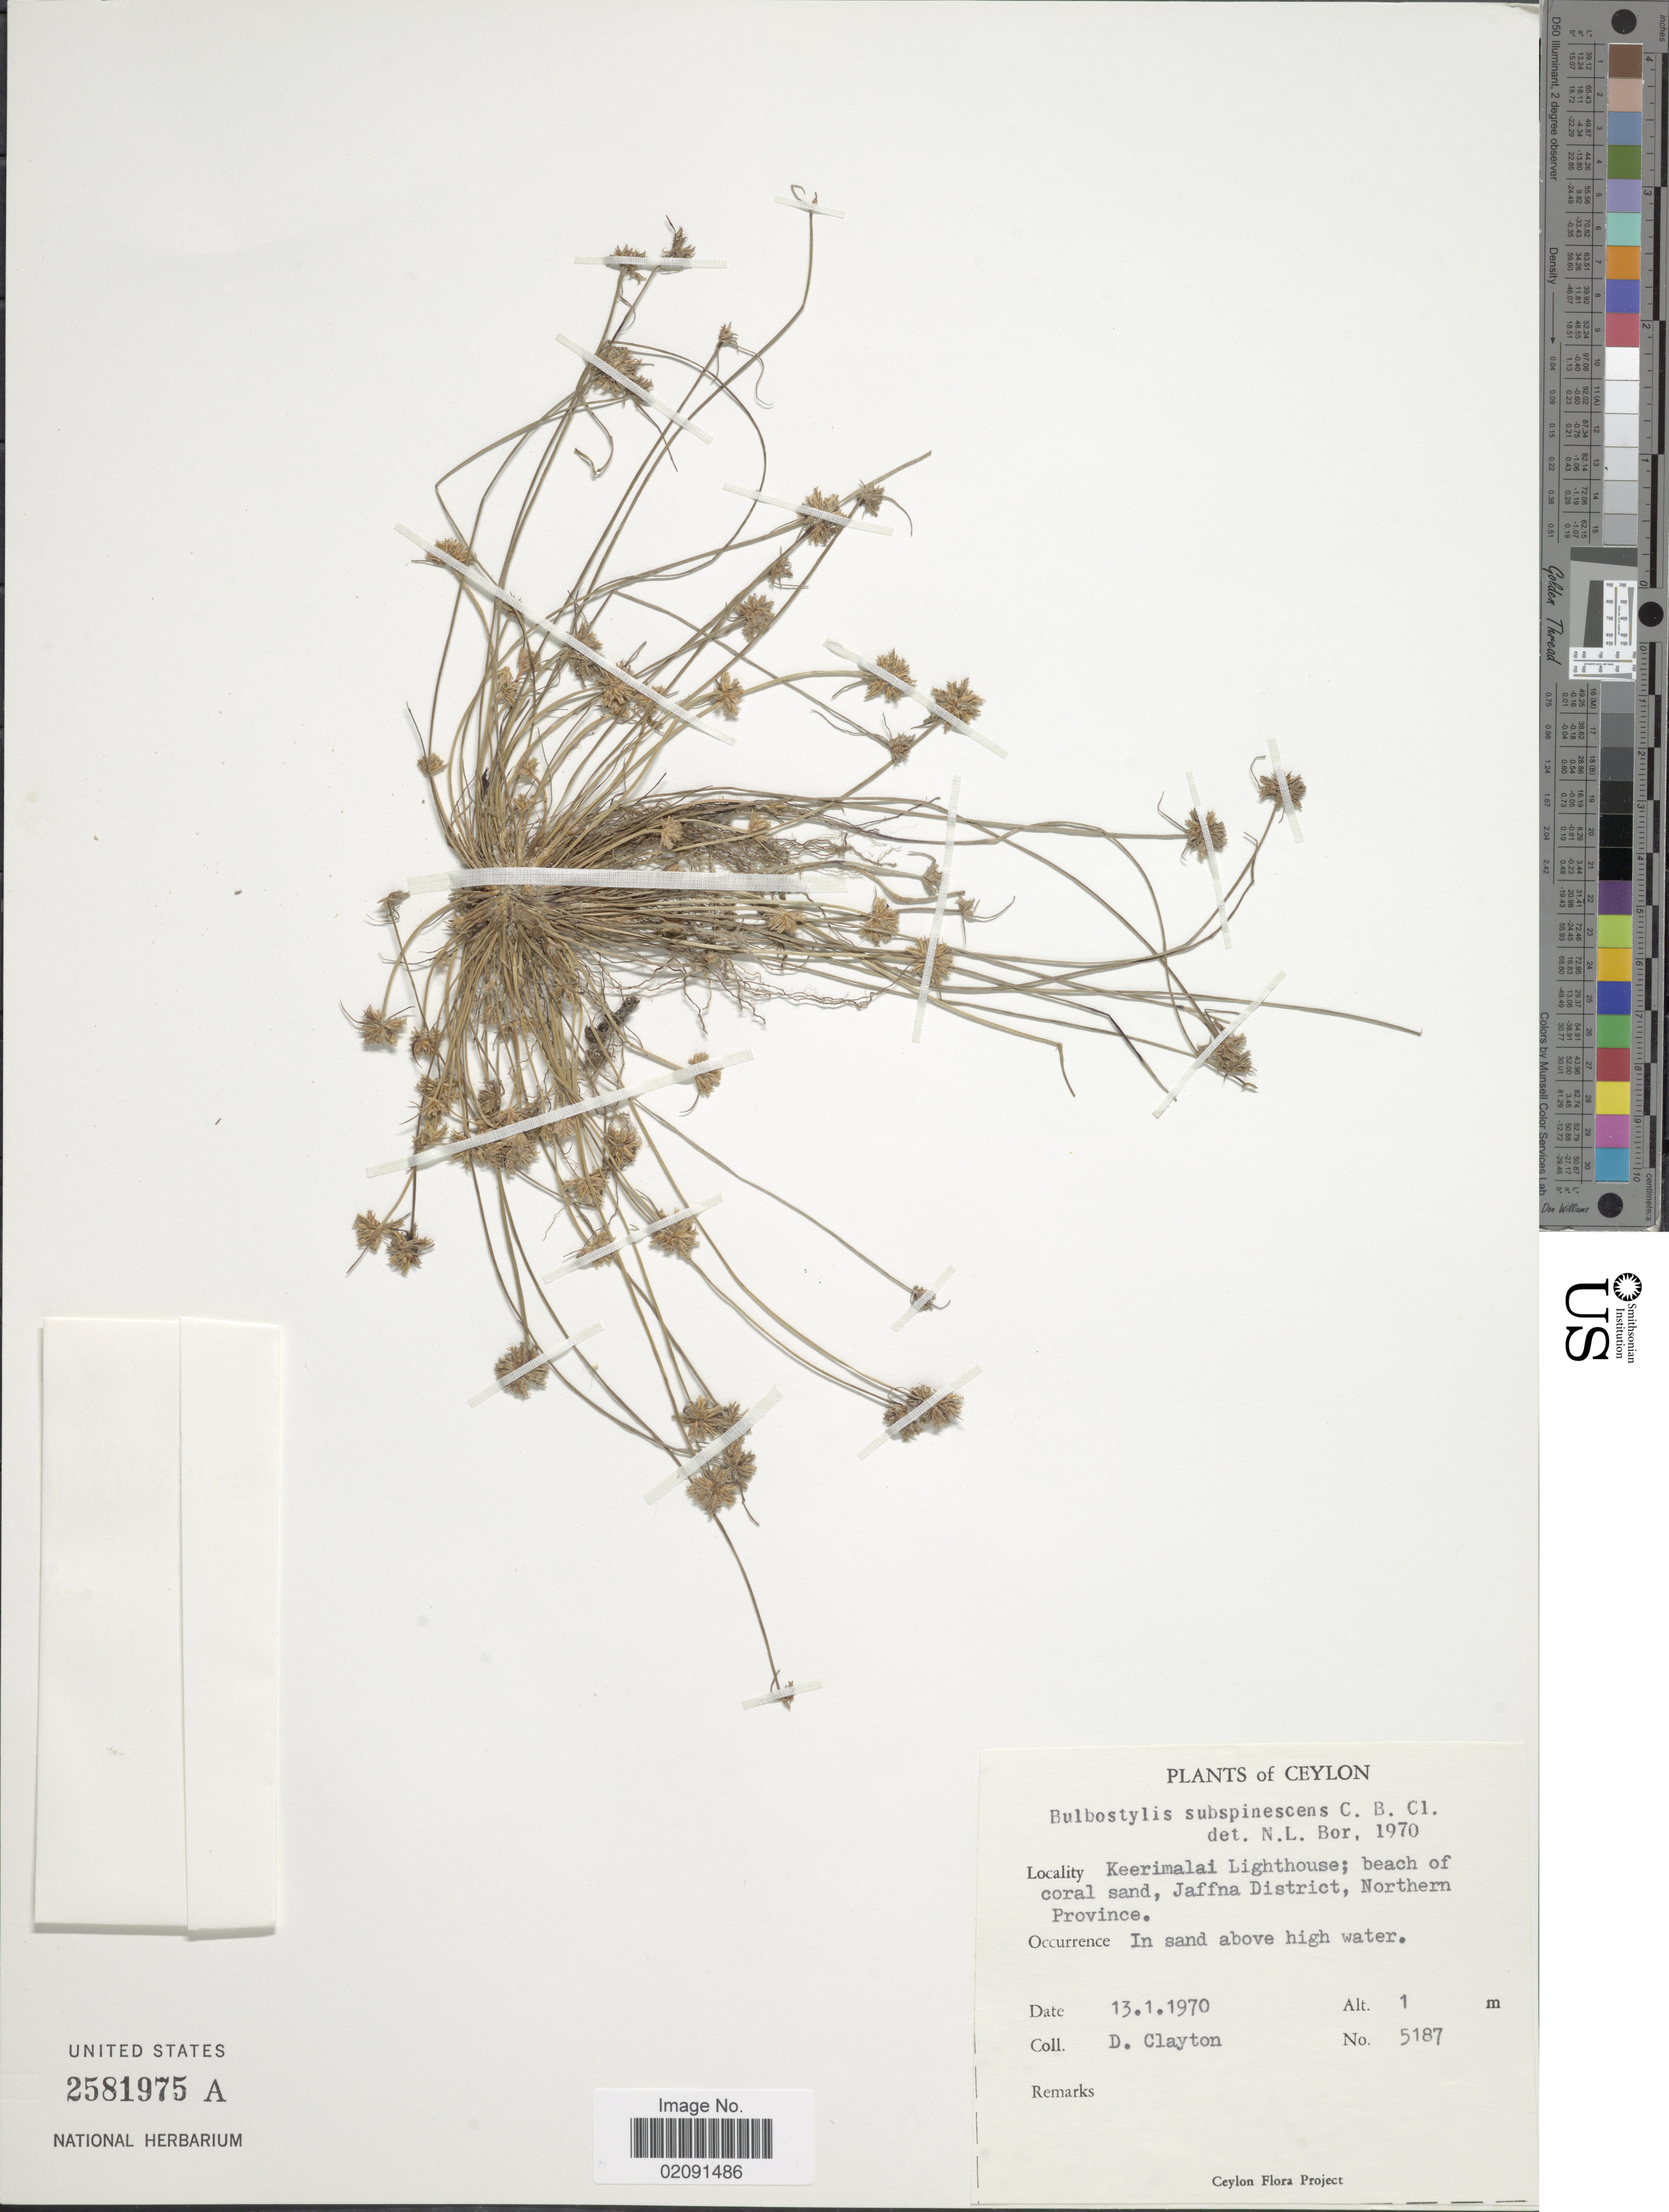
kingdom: Plantae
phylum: Tracheophyta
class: Liliopsida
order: Poales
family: Cyperaceae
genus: Bulbostylis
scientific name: Bulbostylis subspinescens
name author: C.B. Clarke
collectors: D. Clayton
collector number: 5187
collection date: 1970-01-13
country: Sri Lanka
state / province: Northern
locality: Keerimalai Lighthouse; beach of coral sand, Jaffna District, in sand above high water.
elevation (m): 1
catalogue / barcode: US 2581975A